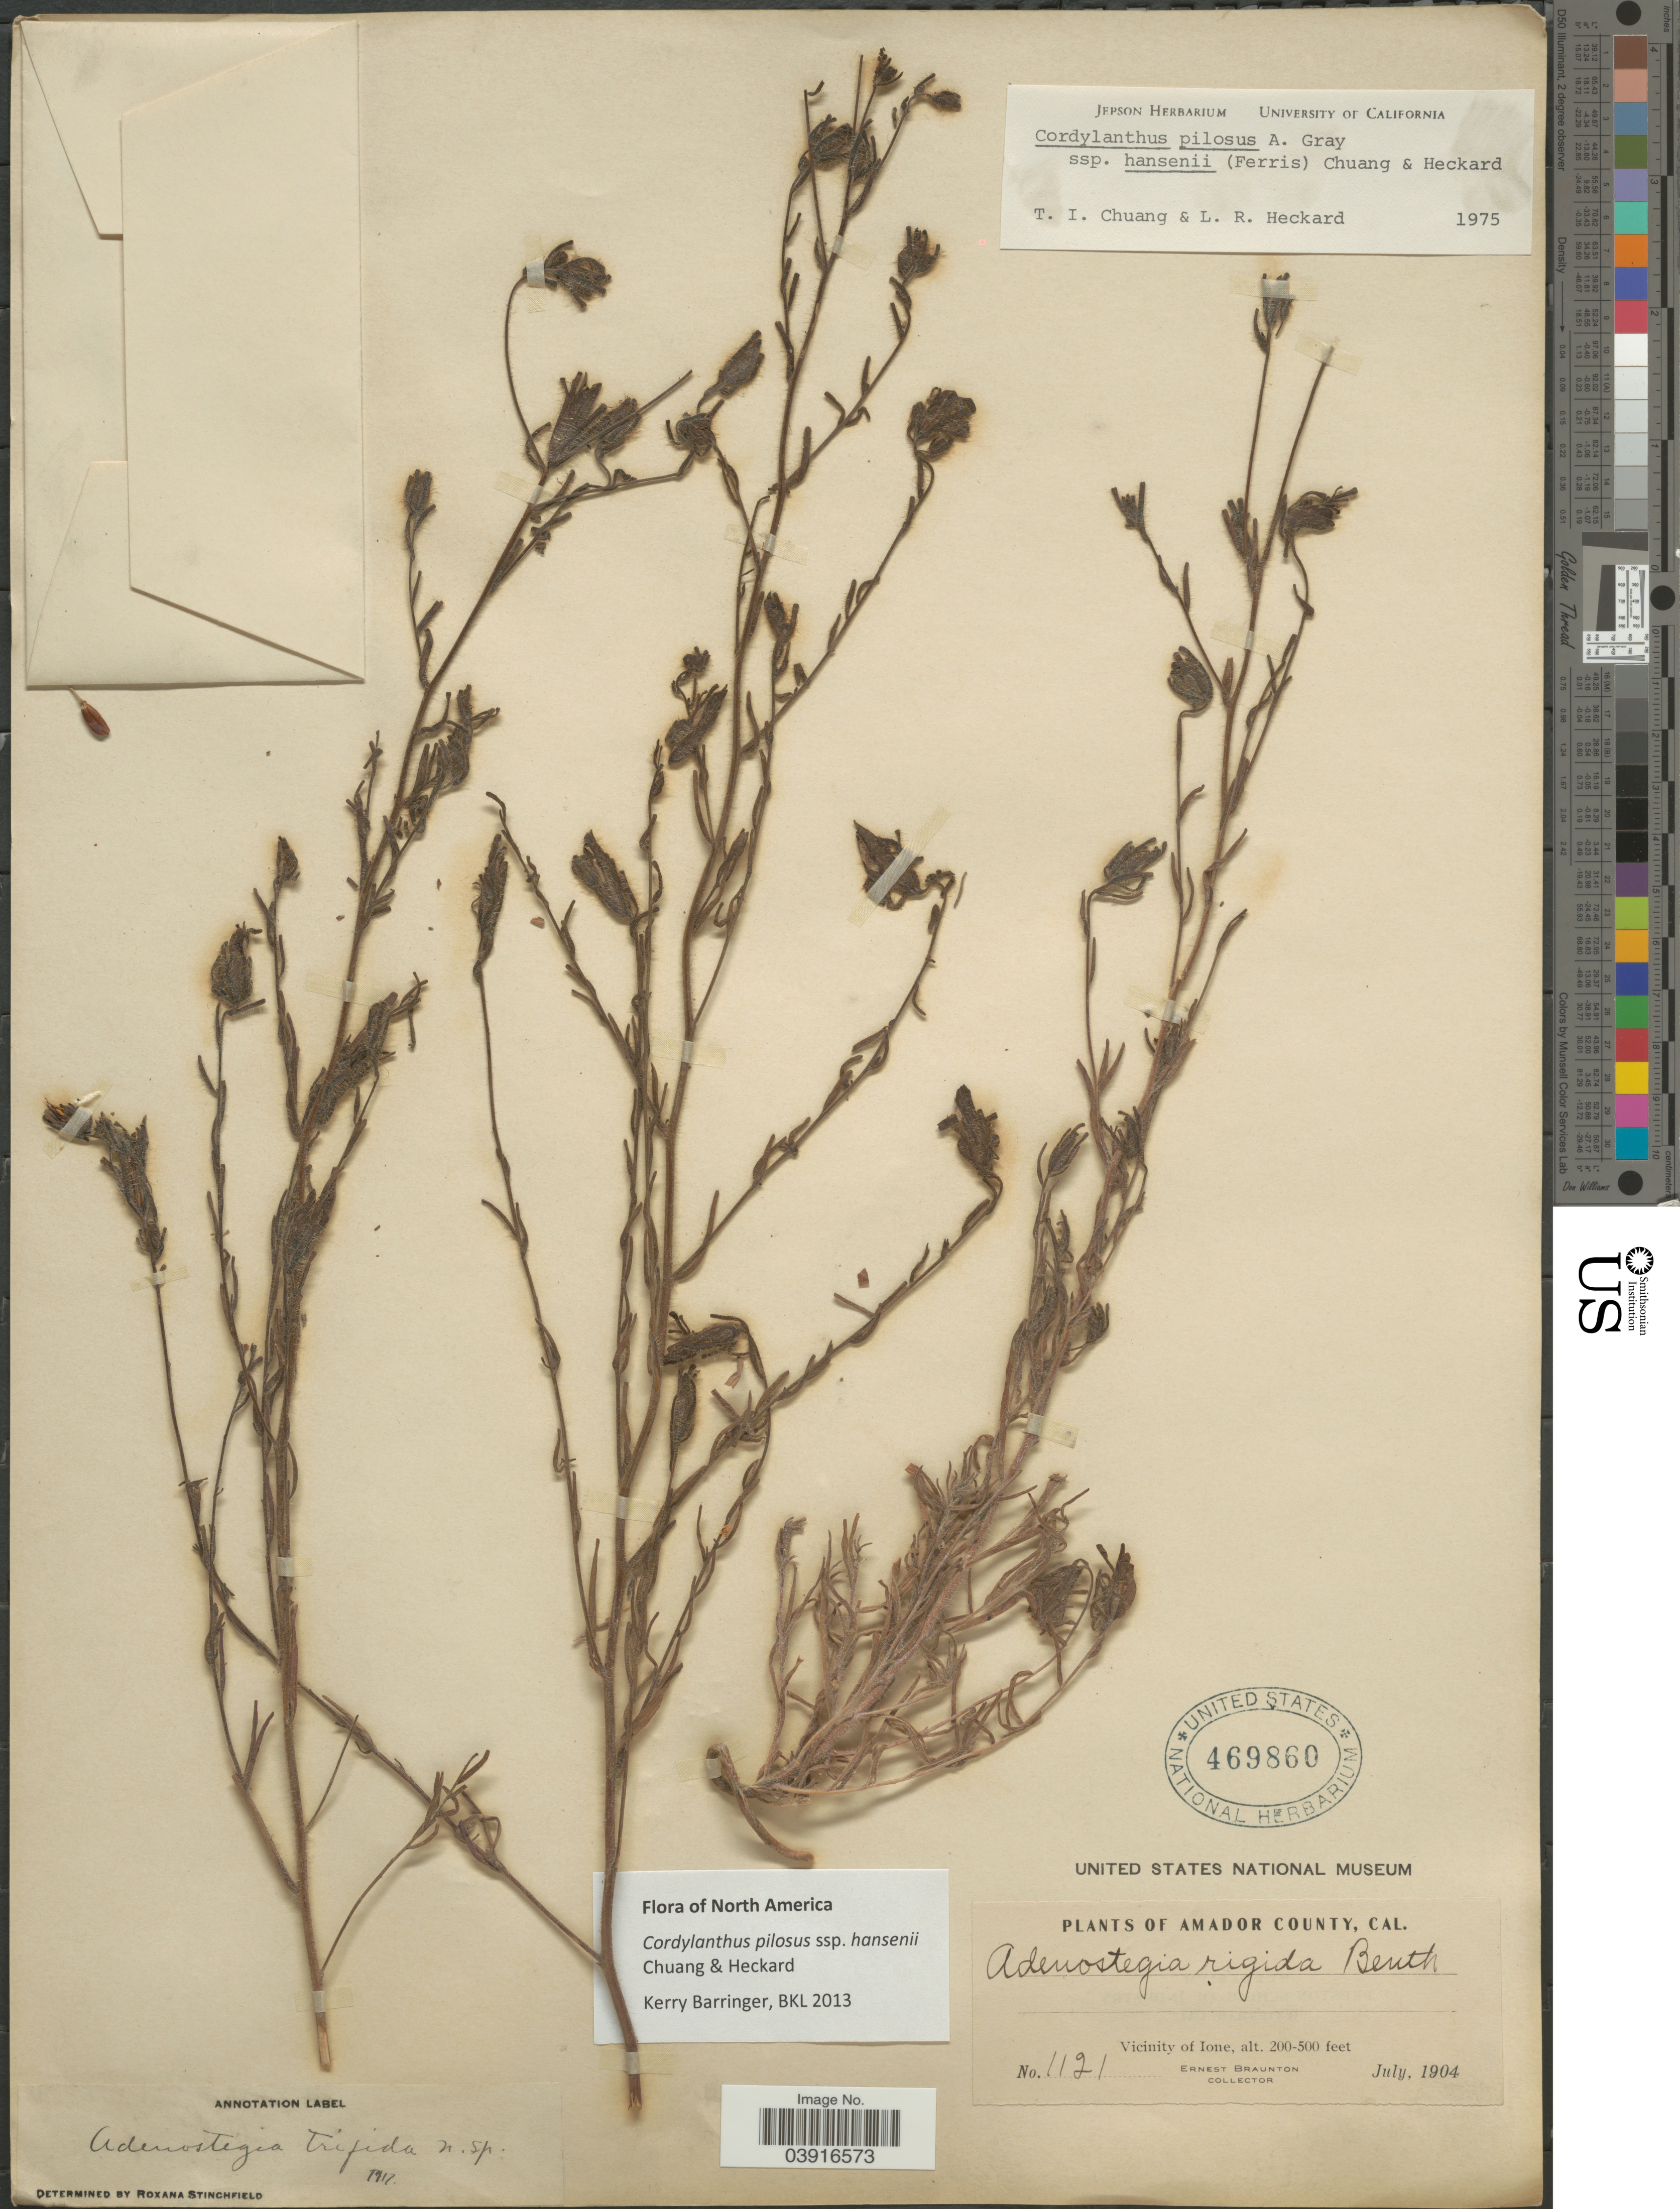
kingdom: Plantae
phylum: Tracheophyta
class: Magnoliopsida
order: Lamiales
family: Orobanchaceae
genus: Cordylanthus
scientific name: Cordylanthus pilosus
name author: A. Gray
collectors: E. Braunton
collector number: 1121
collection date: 1904-07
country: United States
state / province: California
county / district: Amador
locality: Amador County. Vicinity of Ione.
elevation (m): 61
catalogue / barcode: US 469860